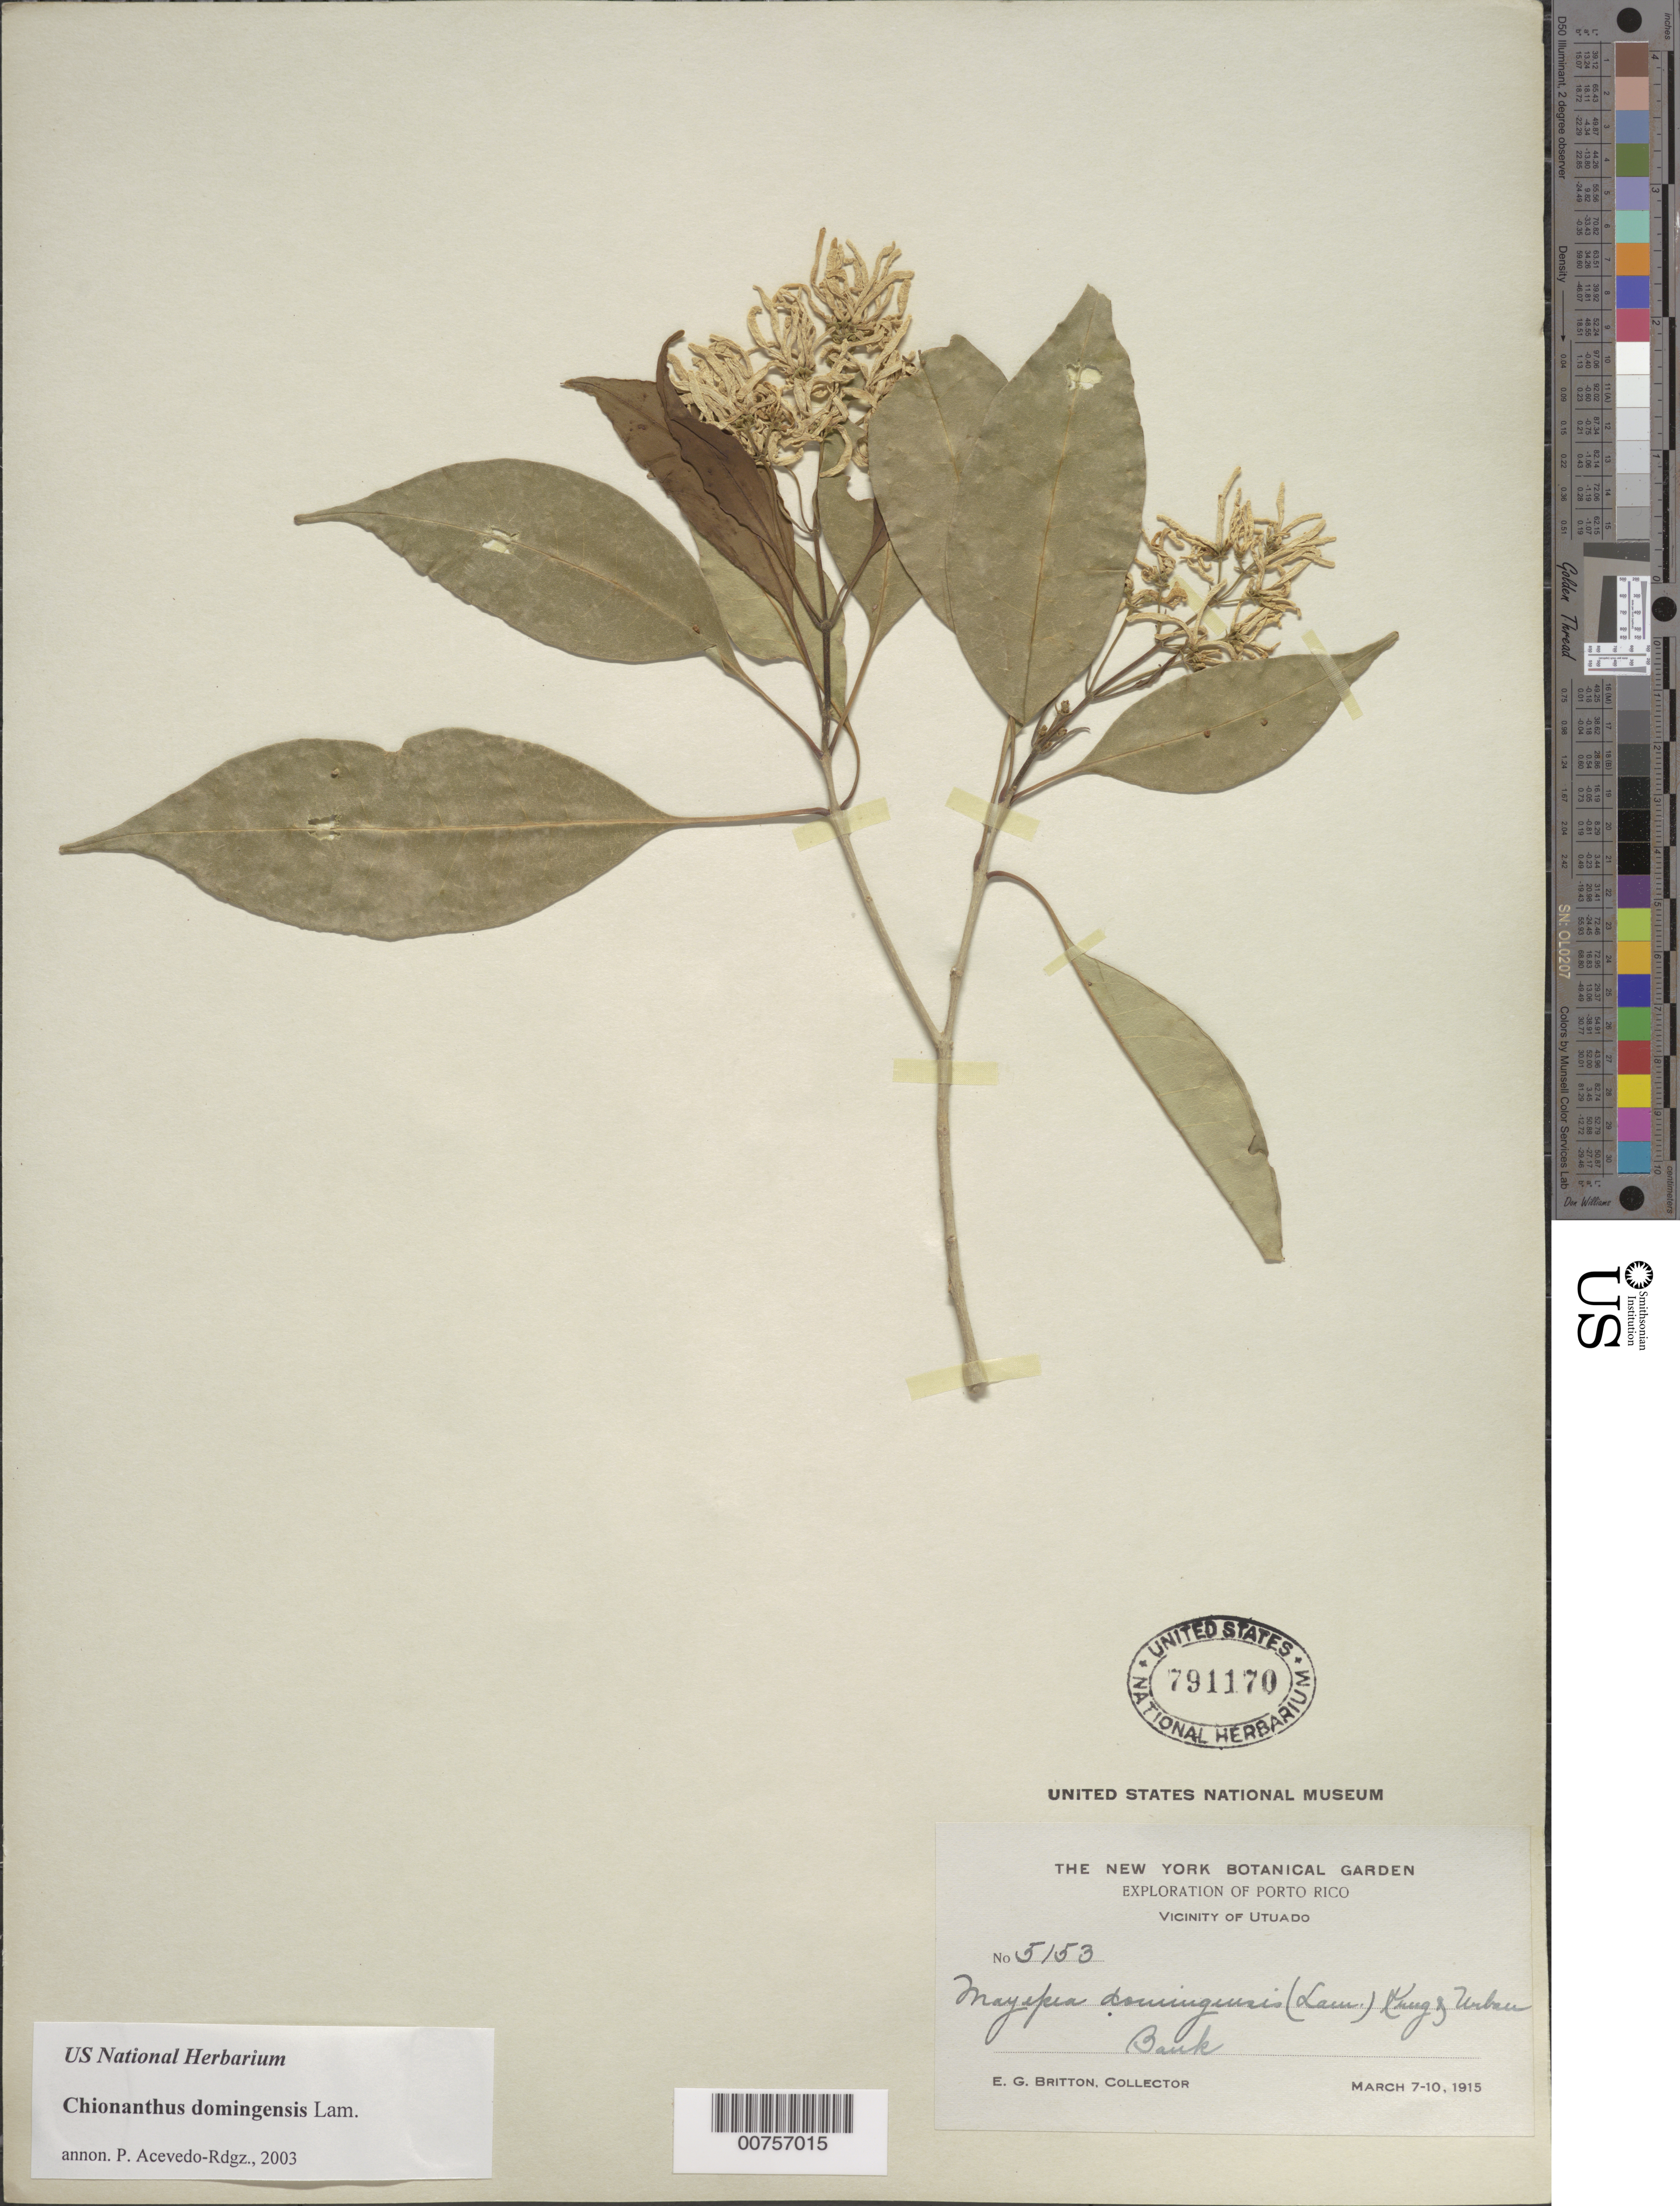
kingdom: Plantae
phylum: Tracheophyta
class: Magnoliopsida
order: Lamiales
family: Oleaceae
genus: Chionanthus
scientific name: Chionanthus domingensis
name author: Lam.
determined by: Acevedo-Rodríguez, P., (BOT), Smithsonian Institution - National Museum of Natural History (UNITED STATES)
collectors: E. G. Britton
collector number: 5153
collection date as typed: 07 Mar 1915 to 10 Mar 1915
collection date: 1915-03-07/1915-03-10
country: Puerto Rico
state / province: Utuado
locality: Vicinity of Utuado.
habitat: Bank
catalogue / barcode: US 791170